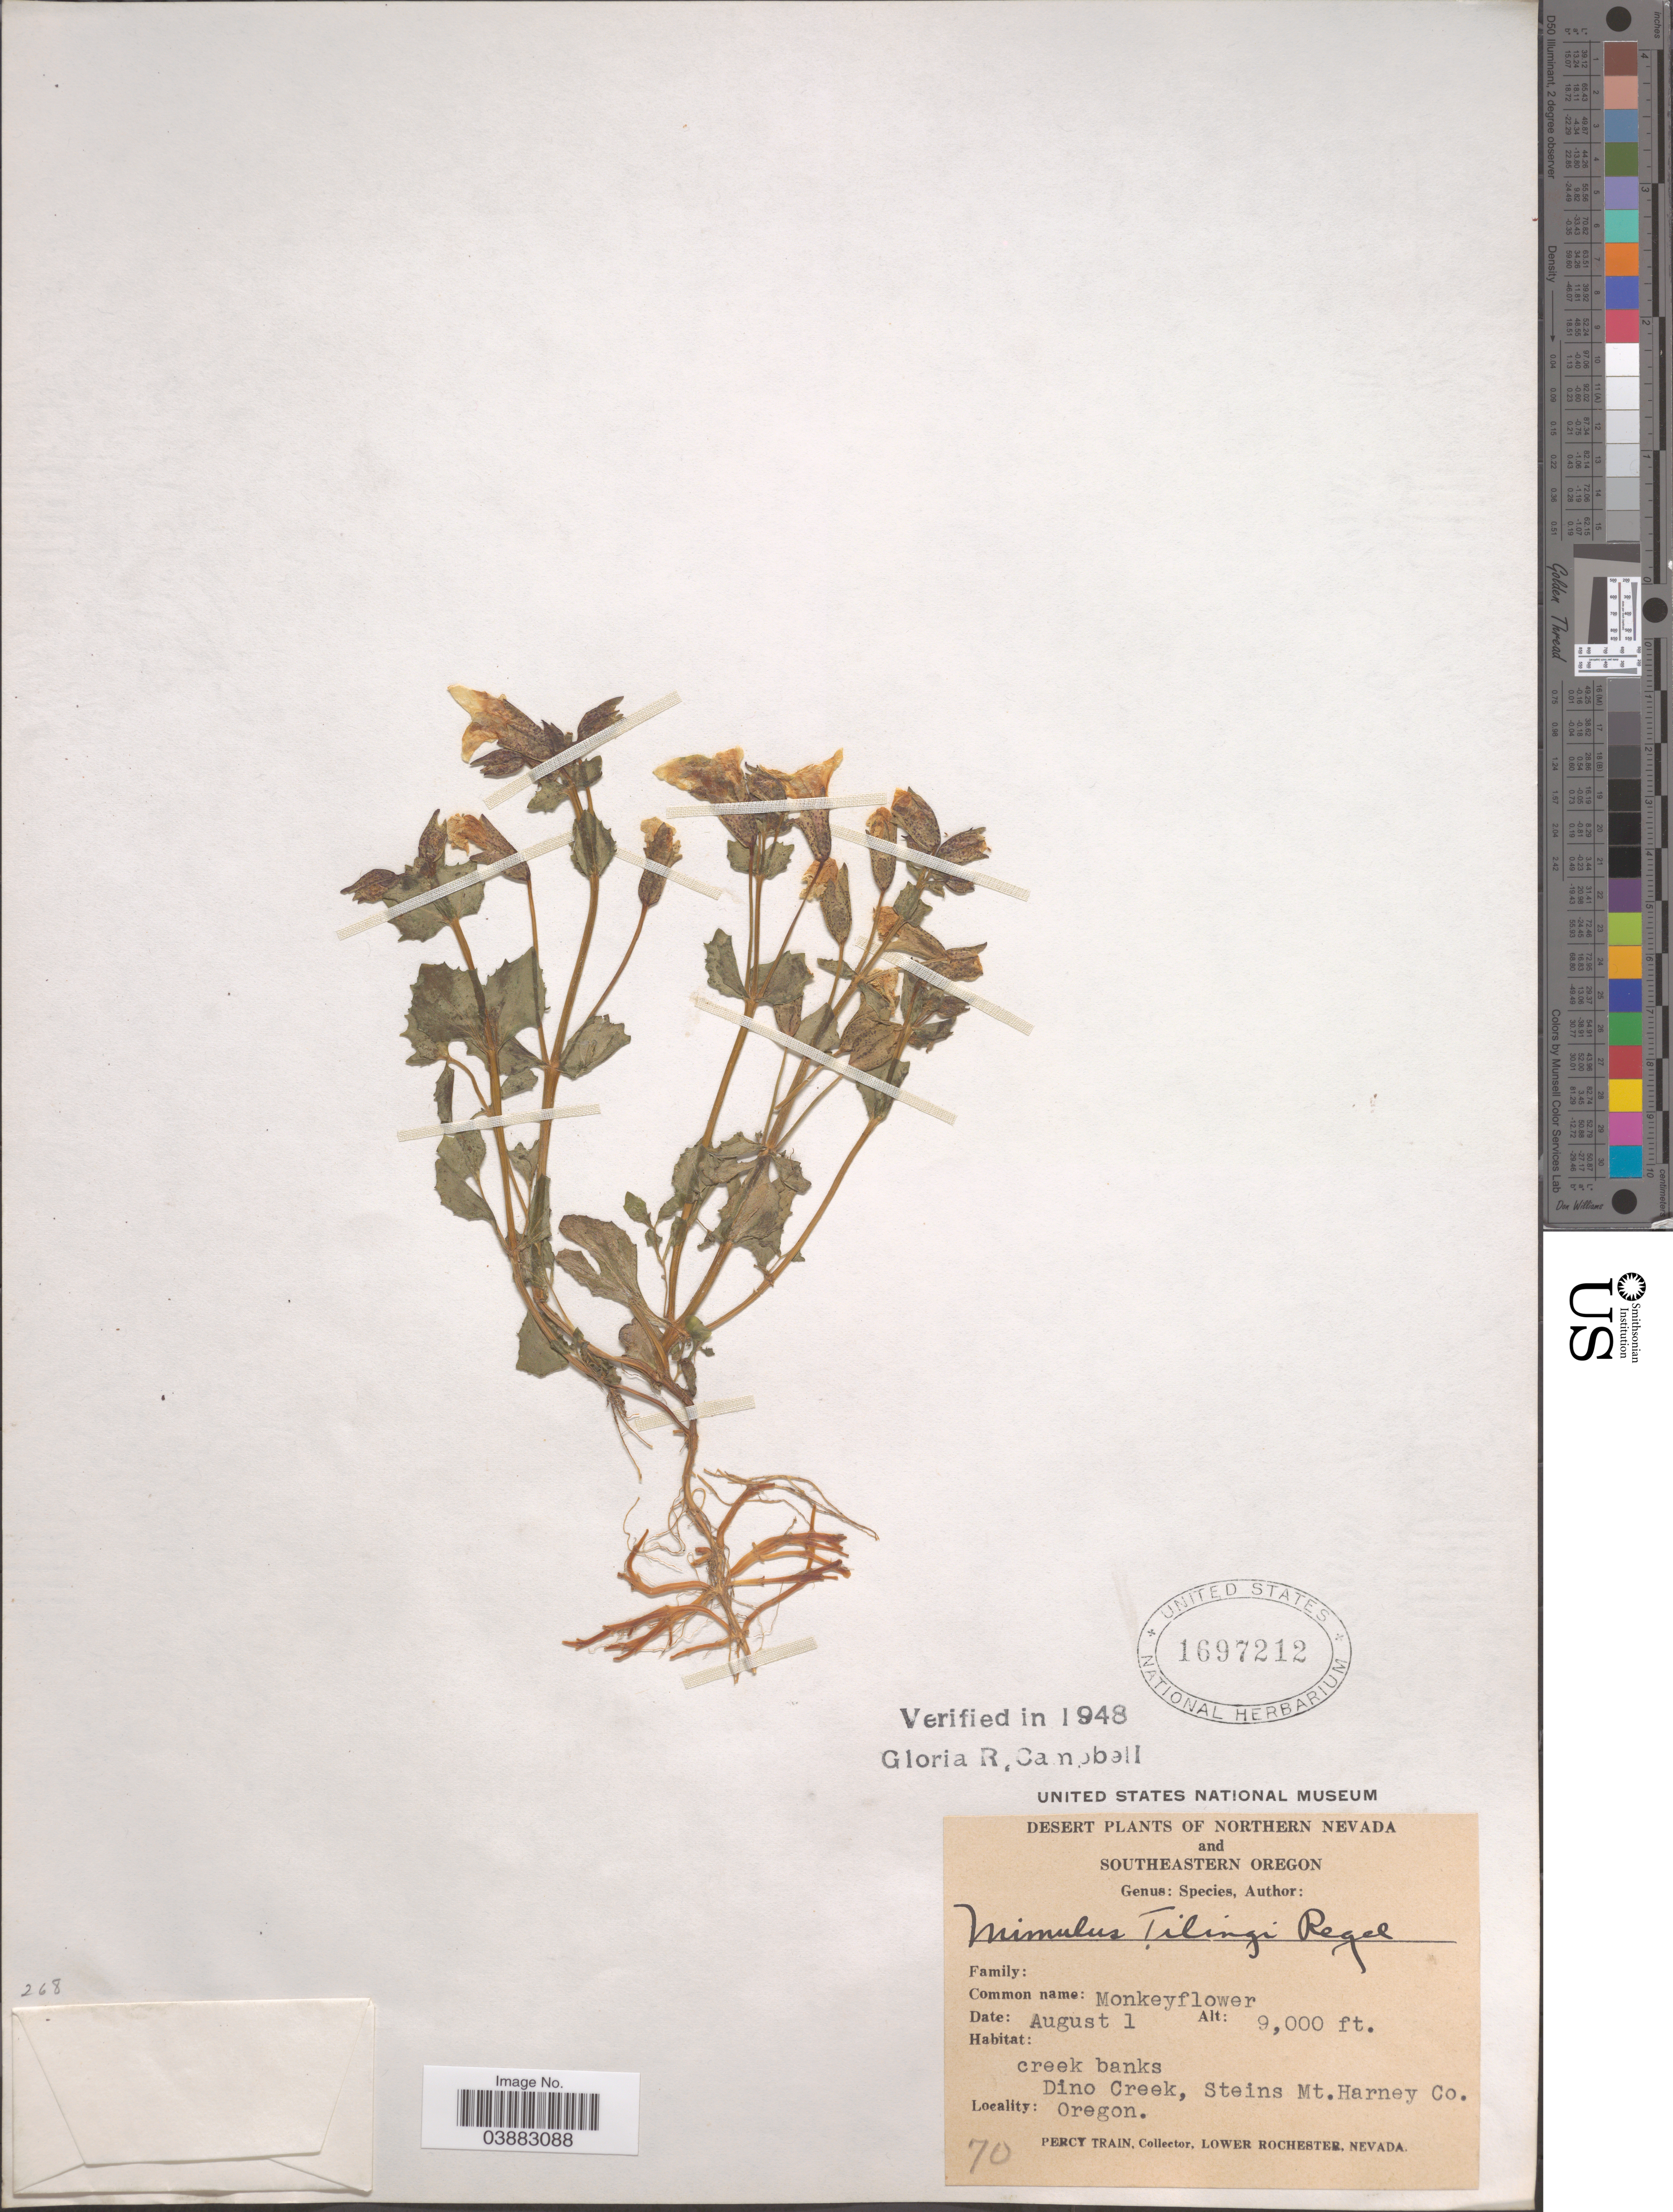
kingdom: Plantae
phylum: Tracheophyta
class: Magnoliopsida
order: Lamiales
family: Phrymaceae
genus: Mimulus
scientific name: Mimulus tilingii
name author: Regel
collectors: P. Train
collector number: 70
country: United States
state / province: Oregon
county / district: Harney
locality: Desert Southeastern Oregon. Creek banks. Dino Creek, Steins Mt. Harney Co.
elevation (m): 2743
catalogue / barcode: US 1697212